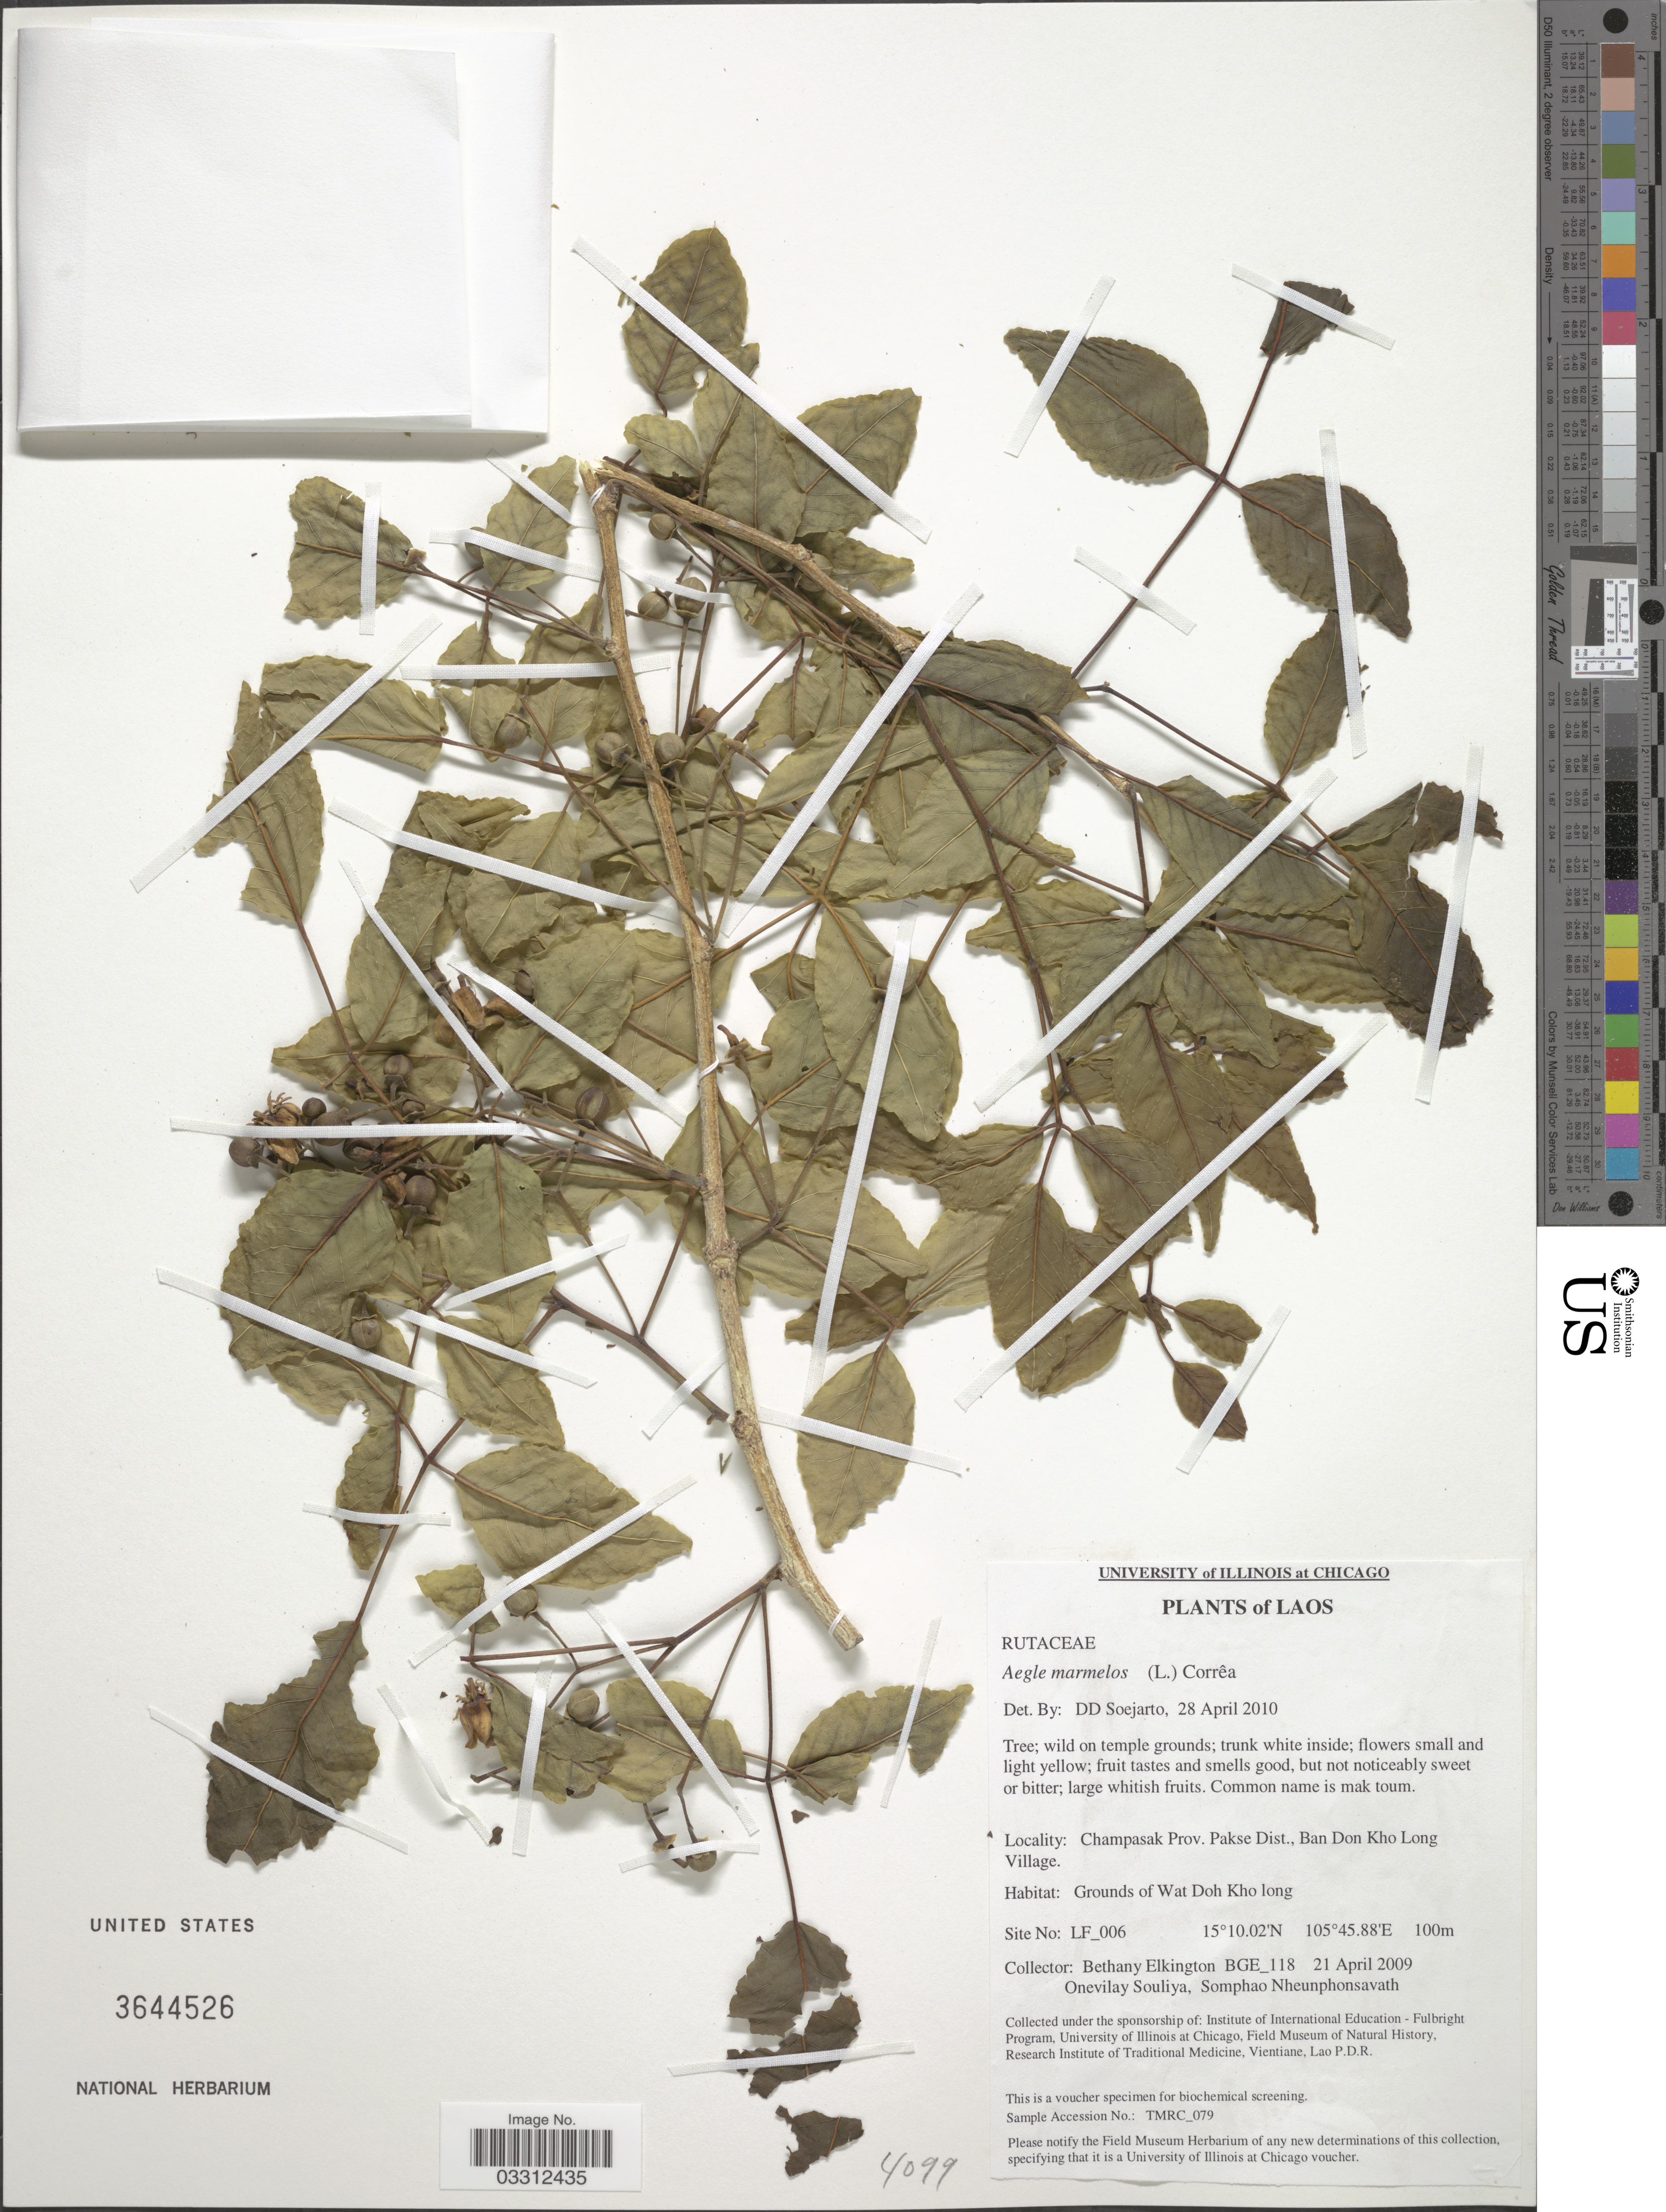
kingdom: Plantae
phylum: Tracheophyta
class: Magnoliopsida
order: Sapindales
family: Rutaceae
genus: Aegle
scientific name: Aegle marmelos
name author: (L.) Corrêa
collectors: B. Elkington, O. Souliya & S. Nheunphonsavath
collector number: BGE_118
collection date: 2009-04-21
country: Laos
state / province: Champasak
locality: Pakse Dist., Ban Don Kho Long Village. Grounds of Wat Doh Kho long.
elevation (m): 100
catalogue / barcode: US 3644526